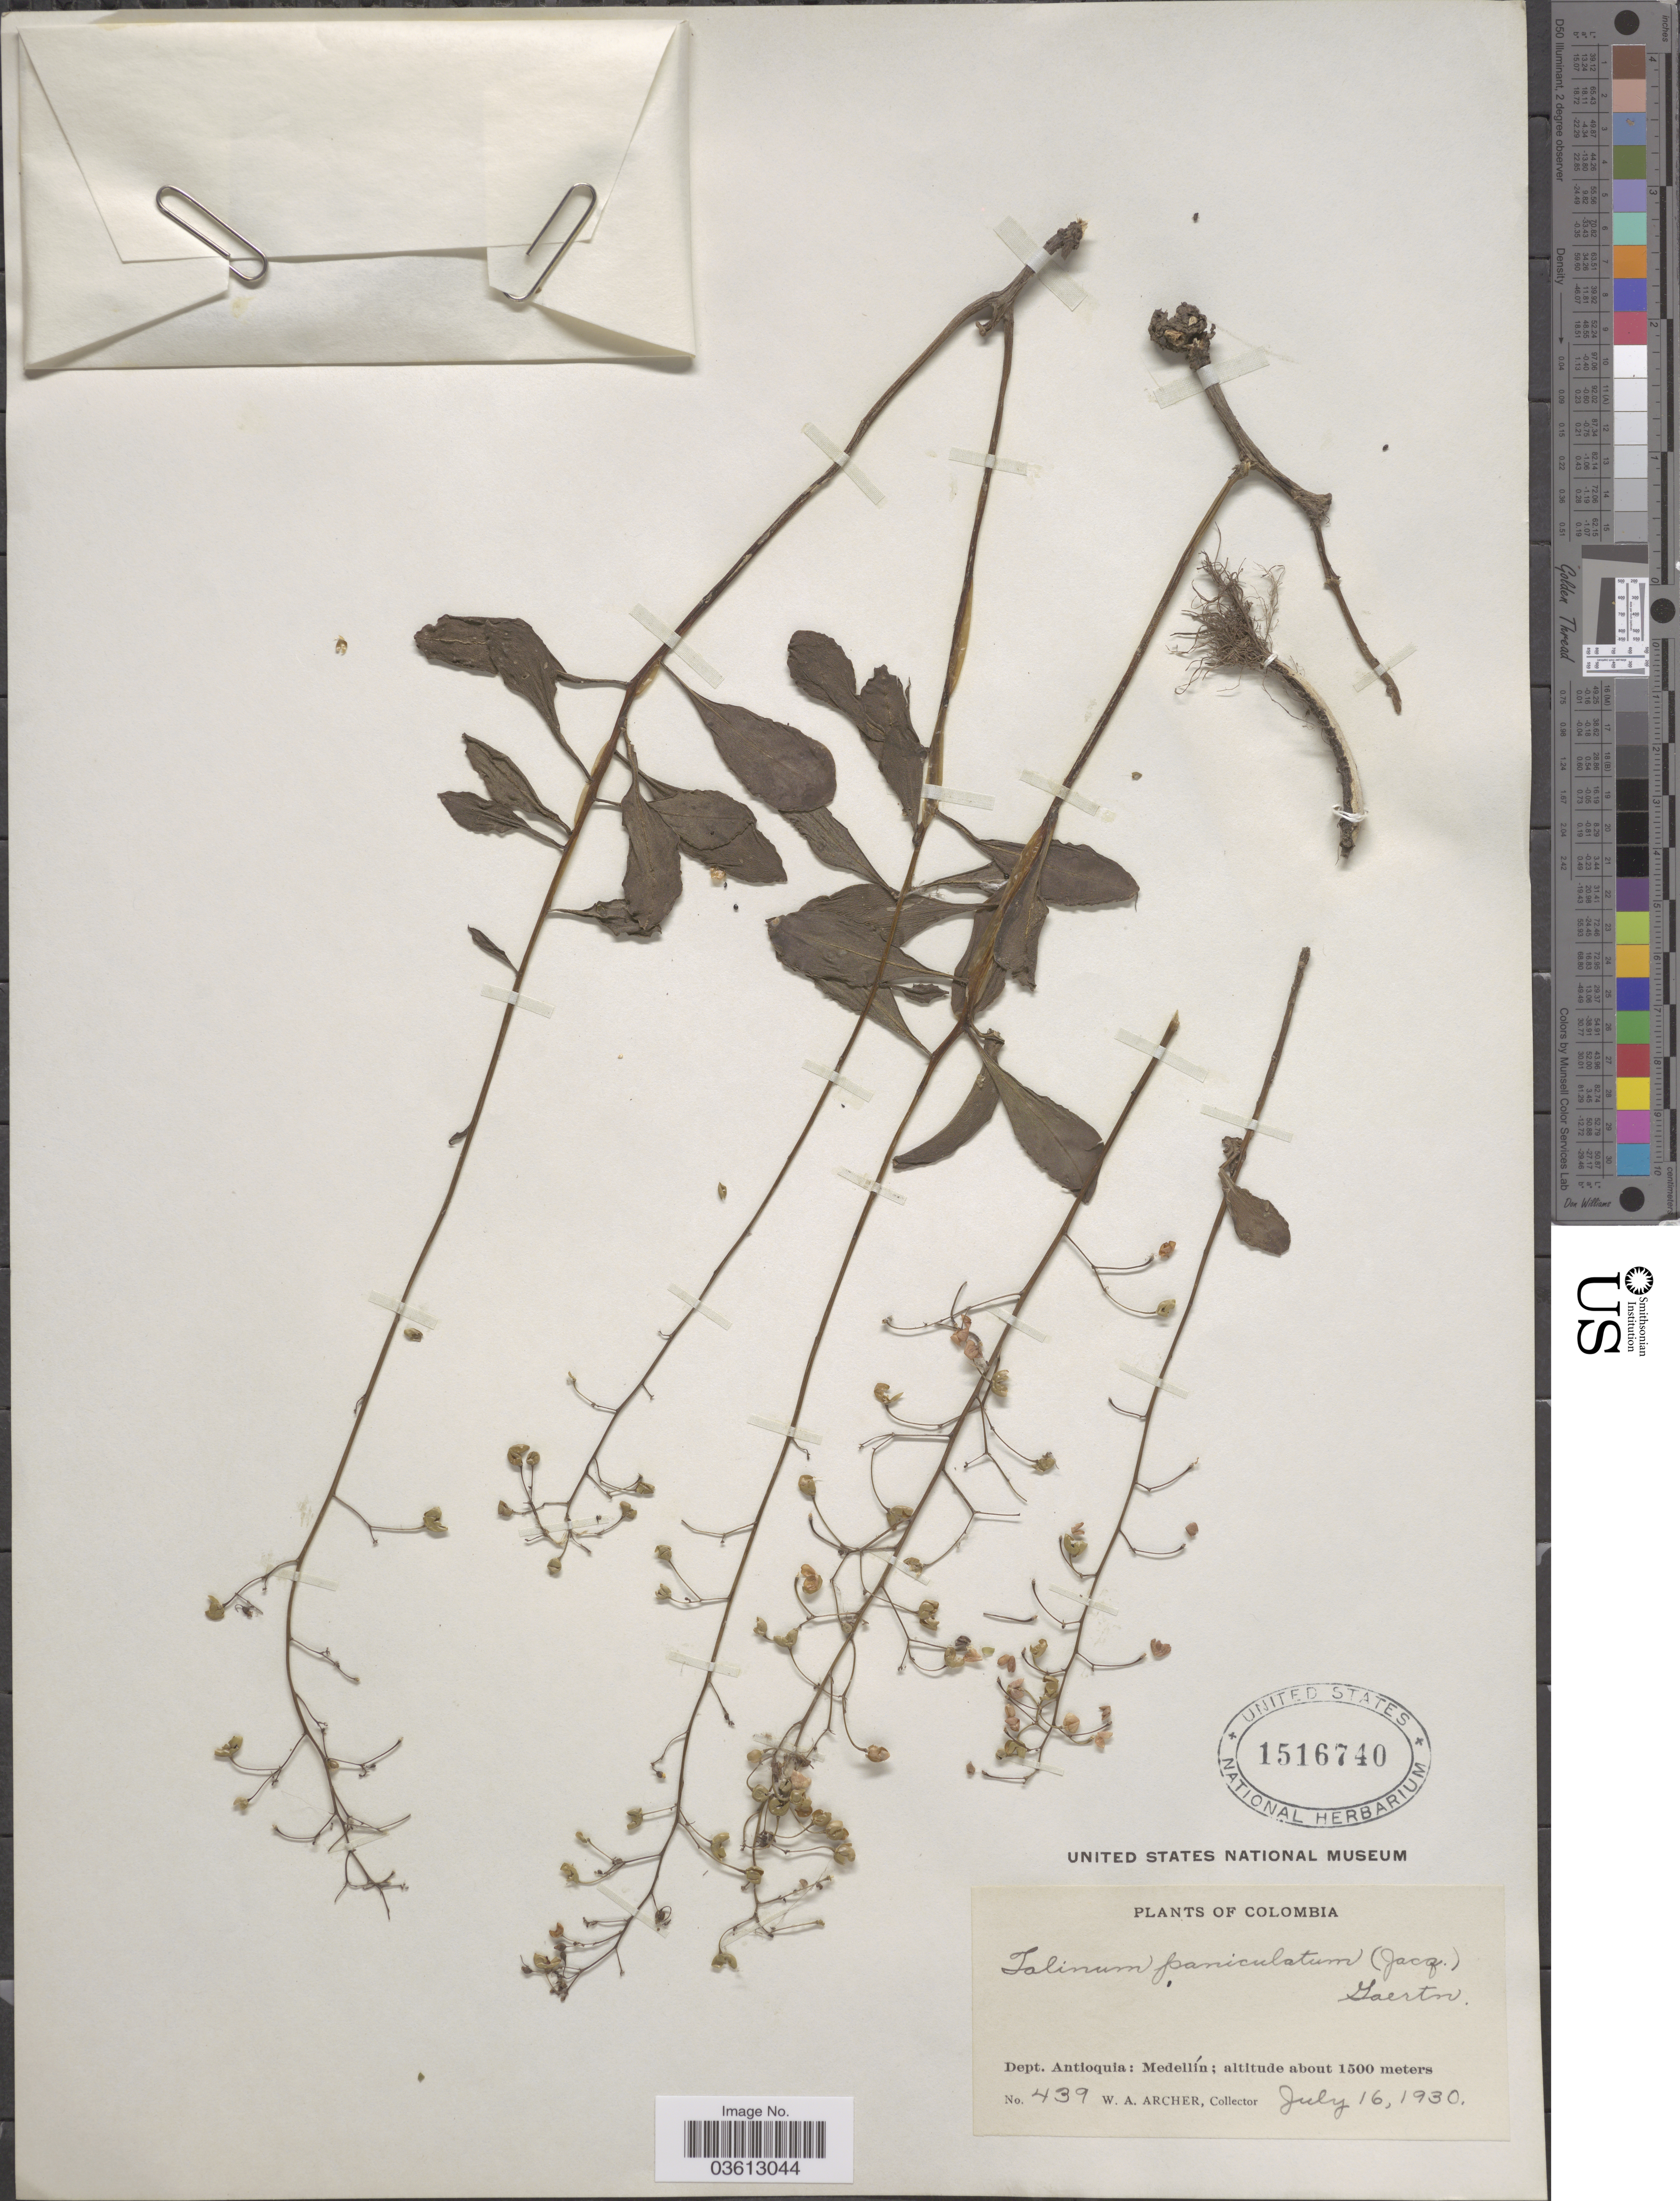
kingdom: Plantae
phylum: Tracheophyta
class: Magnoliopsida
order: Caryophyllales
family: Talinaceae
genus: Talinum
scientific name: Talinum paniculatum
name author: (Jacq.) Gaertn.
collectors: W. Archer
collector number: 439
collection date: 1930-07-16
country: Colombia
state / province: Antioquia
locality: Dept. Antioquia: Medellín.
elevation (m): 1500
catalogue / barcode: US 1516740